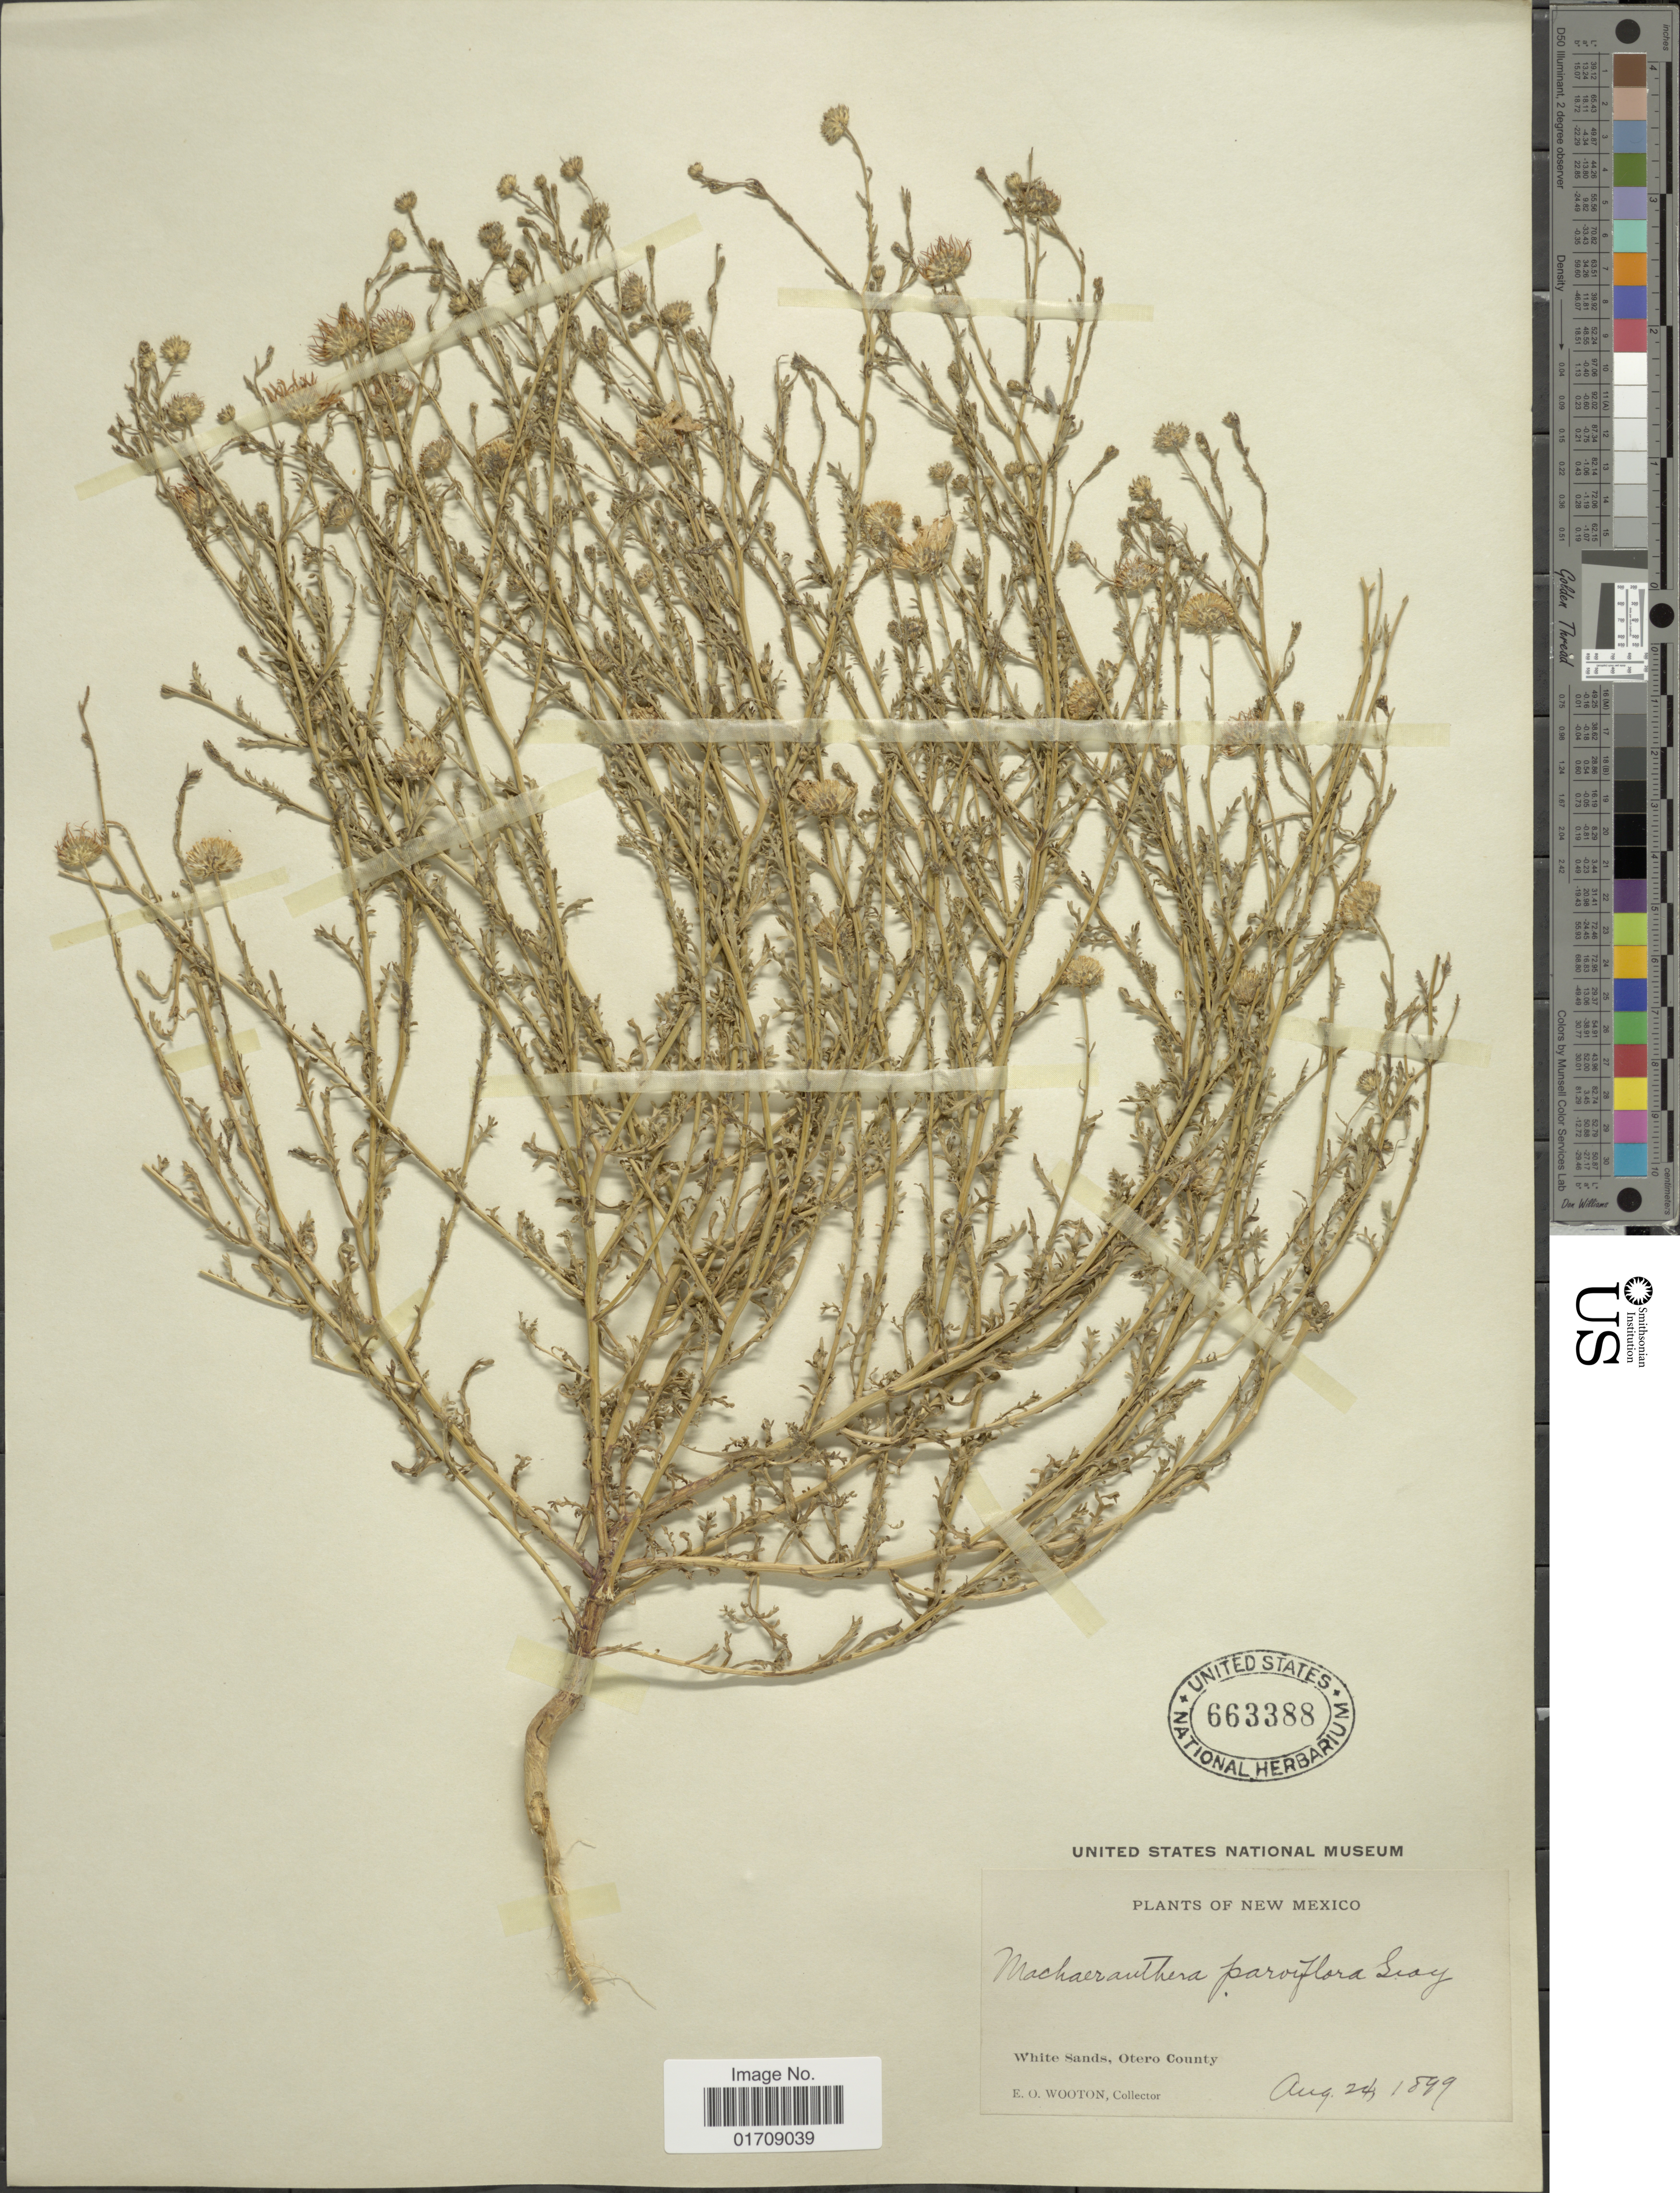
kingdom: Plantae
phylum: Tracheophyta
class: Magnoliopsida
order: Asterales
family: Asteraceae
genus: Machaeranthera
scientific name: Machaeranthera parviflora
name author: A. Gray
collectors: E. O. Wooton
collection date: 1899-08-24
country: United States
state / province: New Mexico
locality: White Sands, Otero County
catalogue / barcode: US 663388